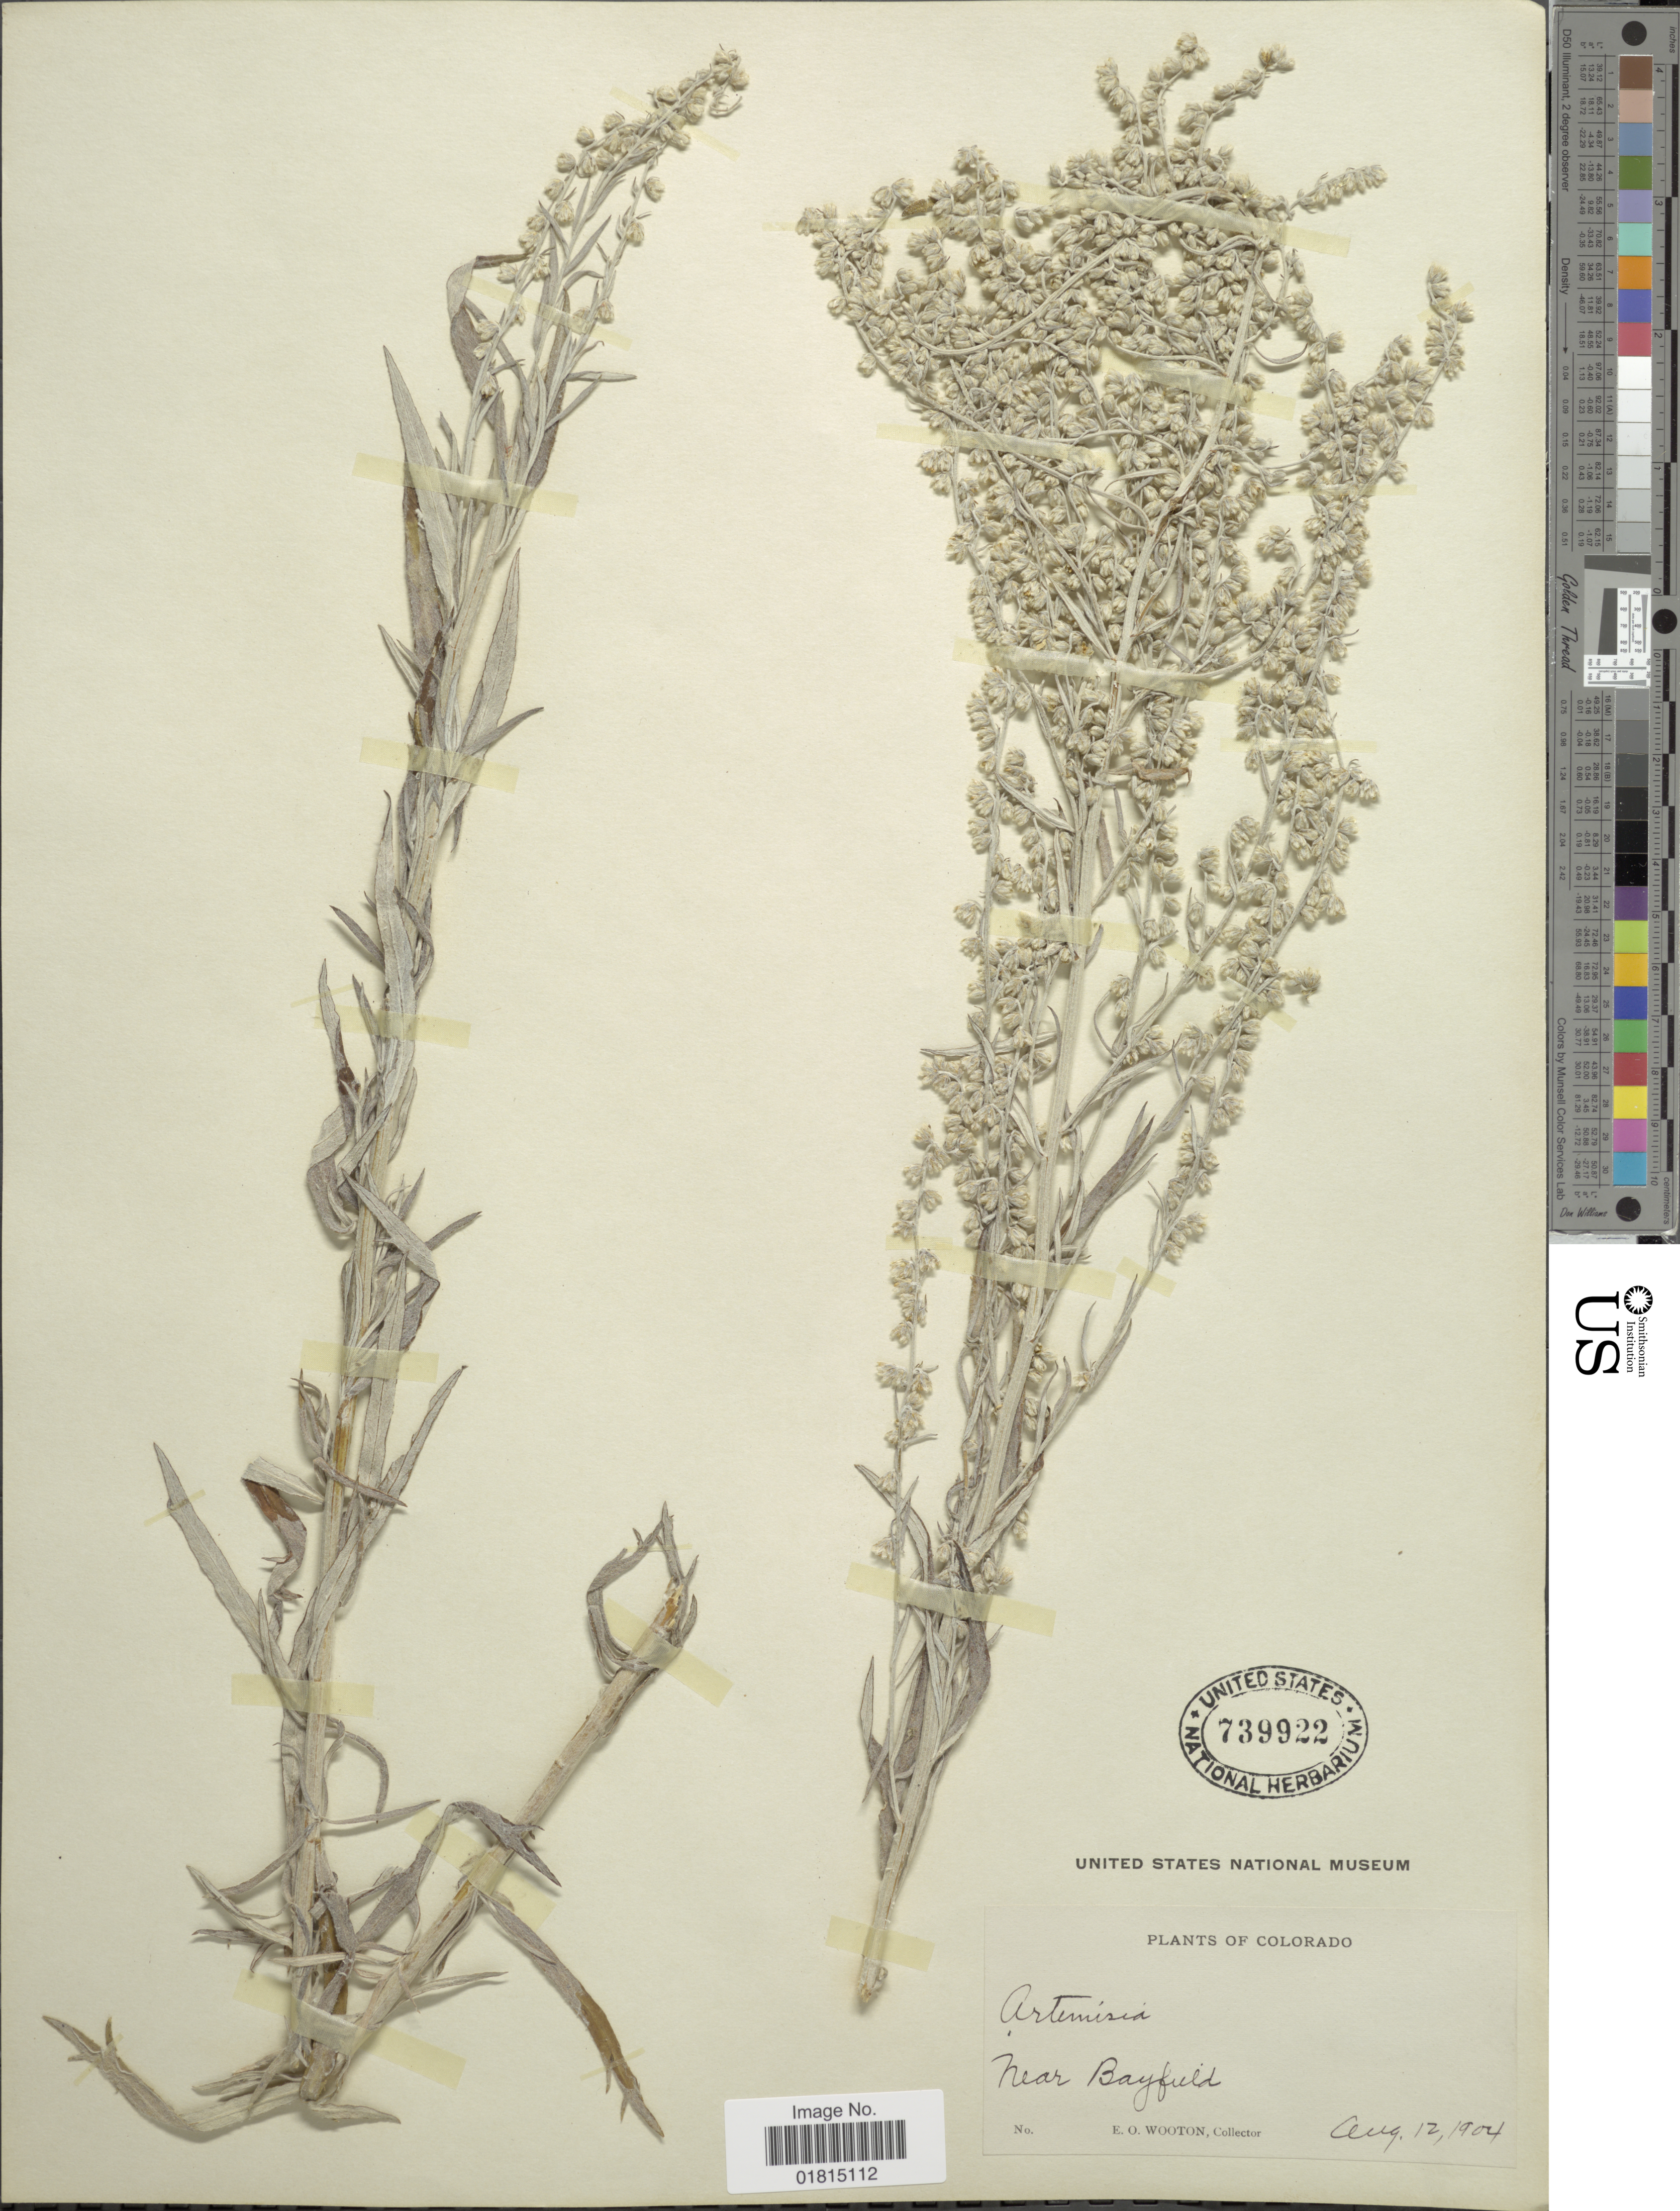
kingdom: Plantae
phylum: Tracheophyta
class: Magnoliopsida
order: Asterales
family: Asteraceae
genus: Artemisia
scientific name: Artemisia diversifolia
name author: Rydb.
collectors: E. O. Wooton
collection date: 1904-08-12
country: United States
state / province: Colorado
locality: Near Bayfield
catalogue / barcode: US 739922